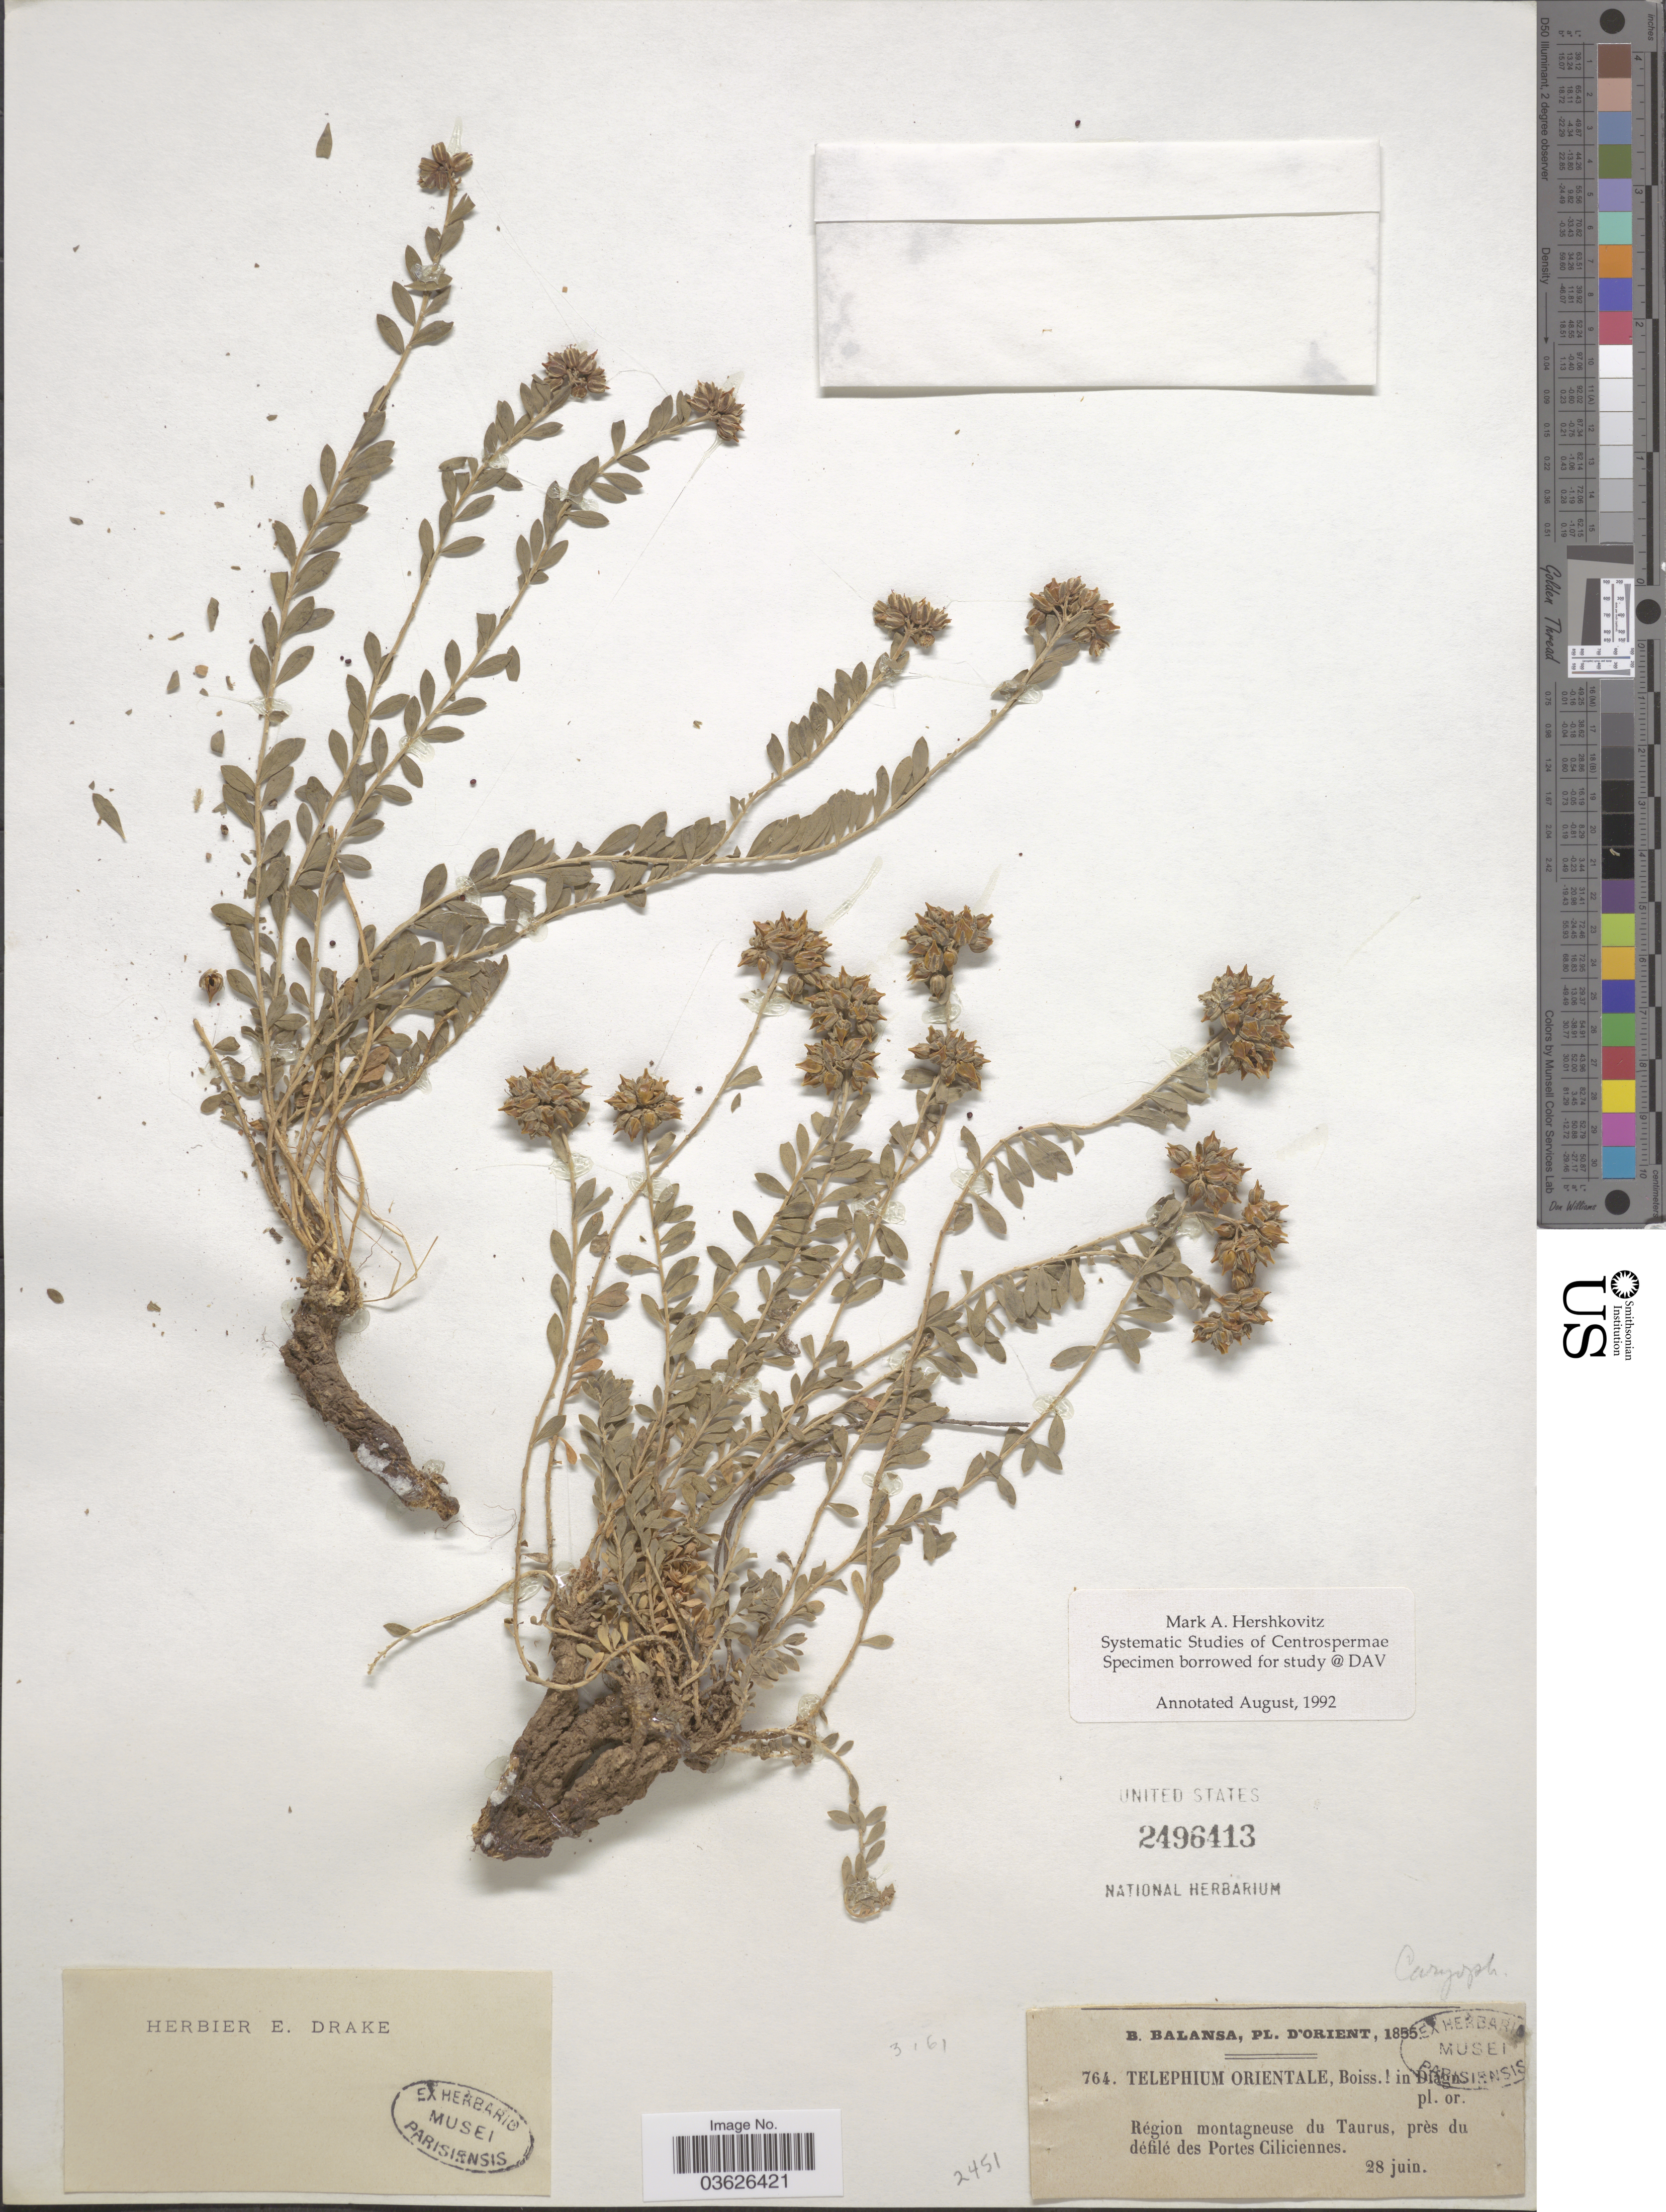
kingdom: Plantae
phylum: Tracheophyta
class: Magnoliopsida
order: Caryophyllales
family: Caryophyllaceae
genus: Telephium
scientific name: Telephium orientale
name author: Boiss.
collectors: B. Balansa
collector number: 764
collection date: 1855-06-28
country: Turkey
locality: Orient. Région montagneuse du Taurus, près du défilé des Portes Ciliciennes.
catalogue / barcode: US 2496413